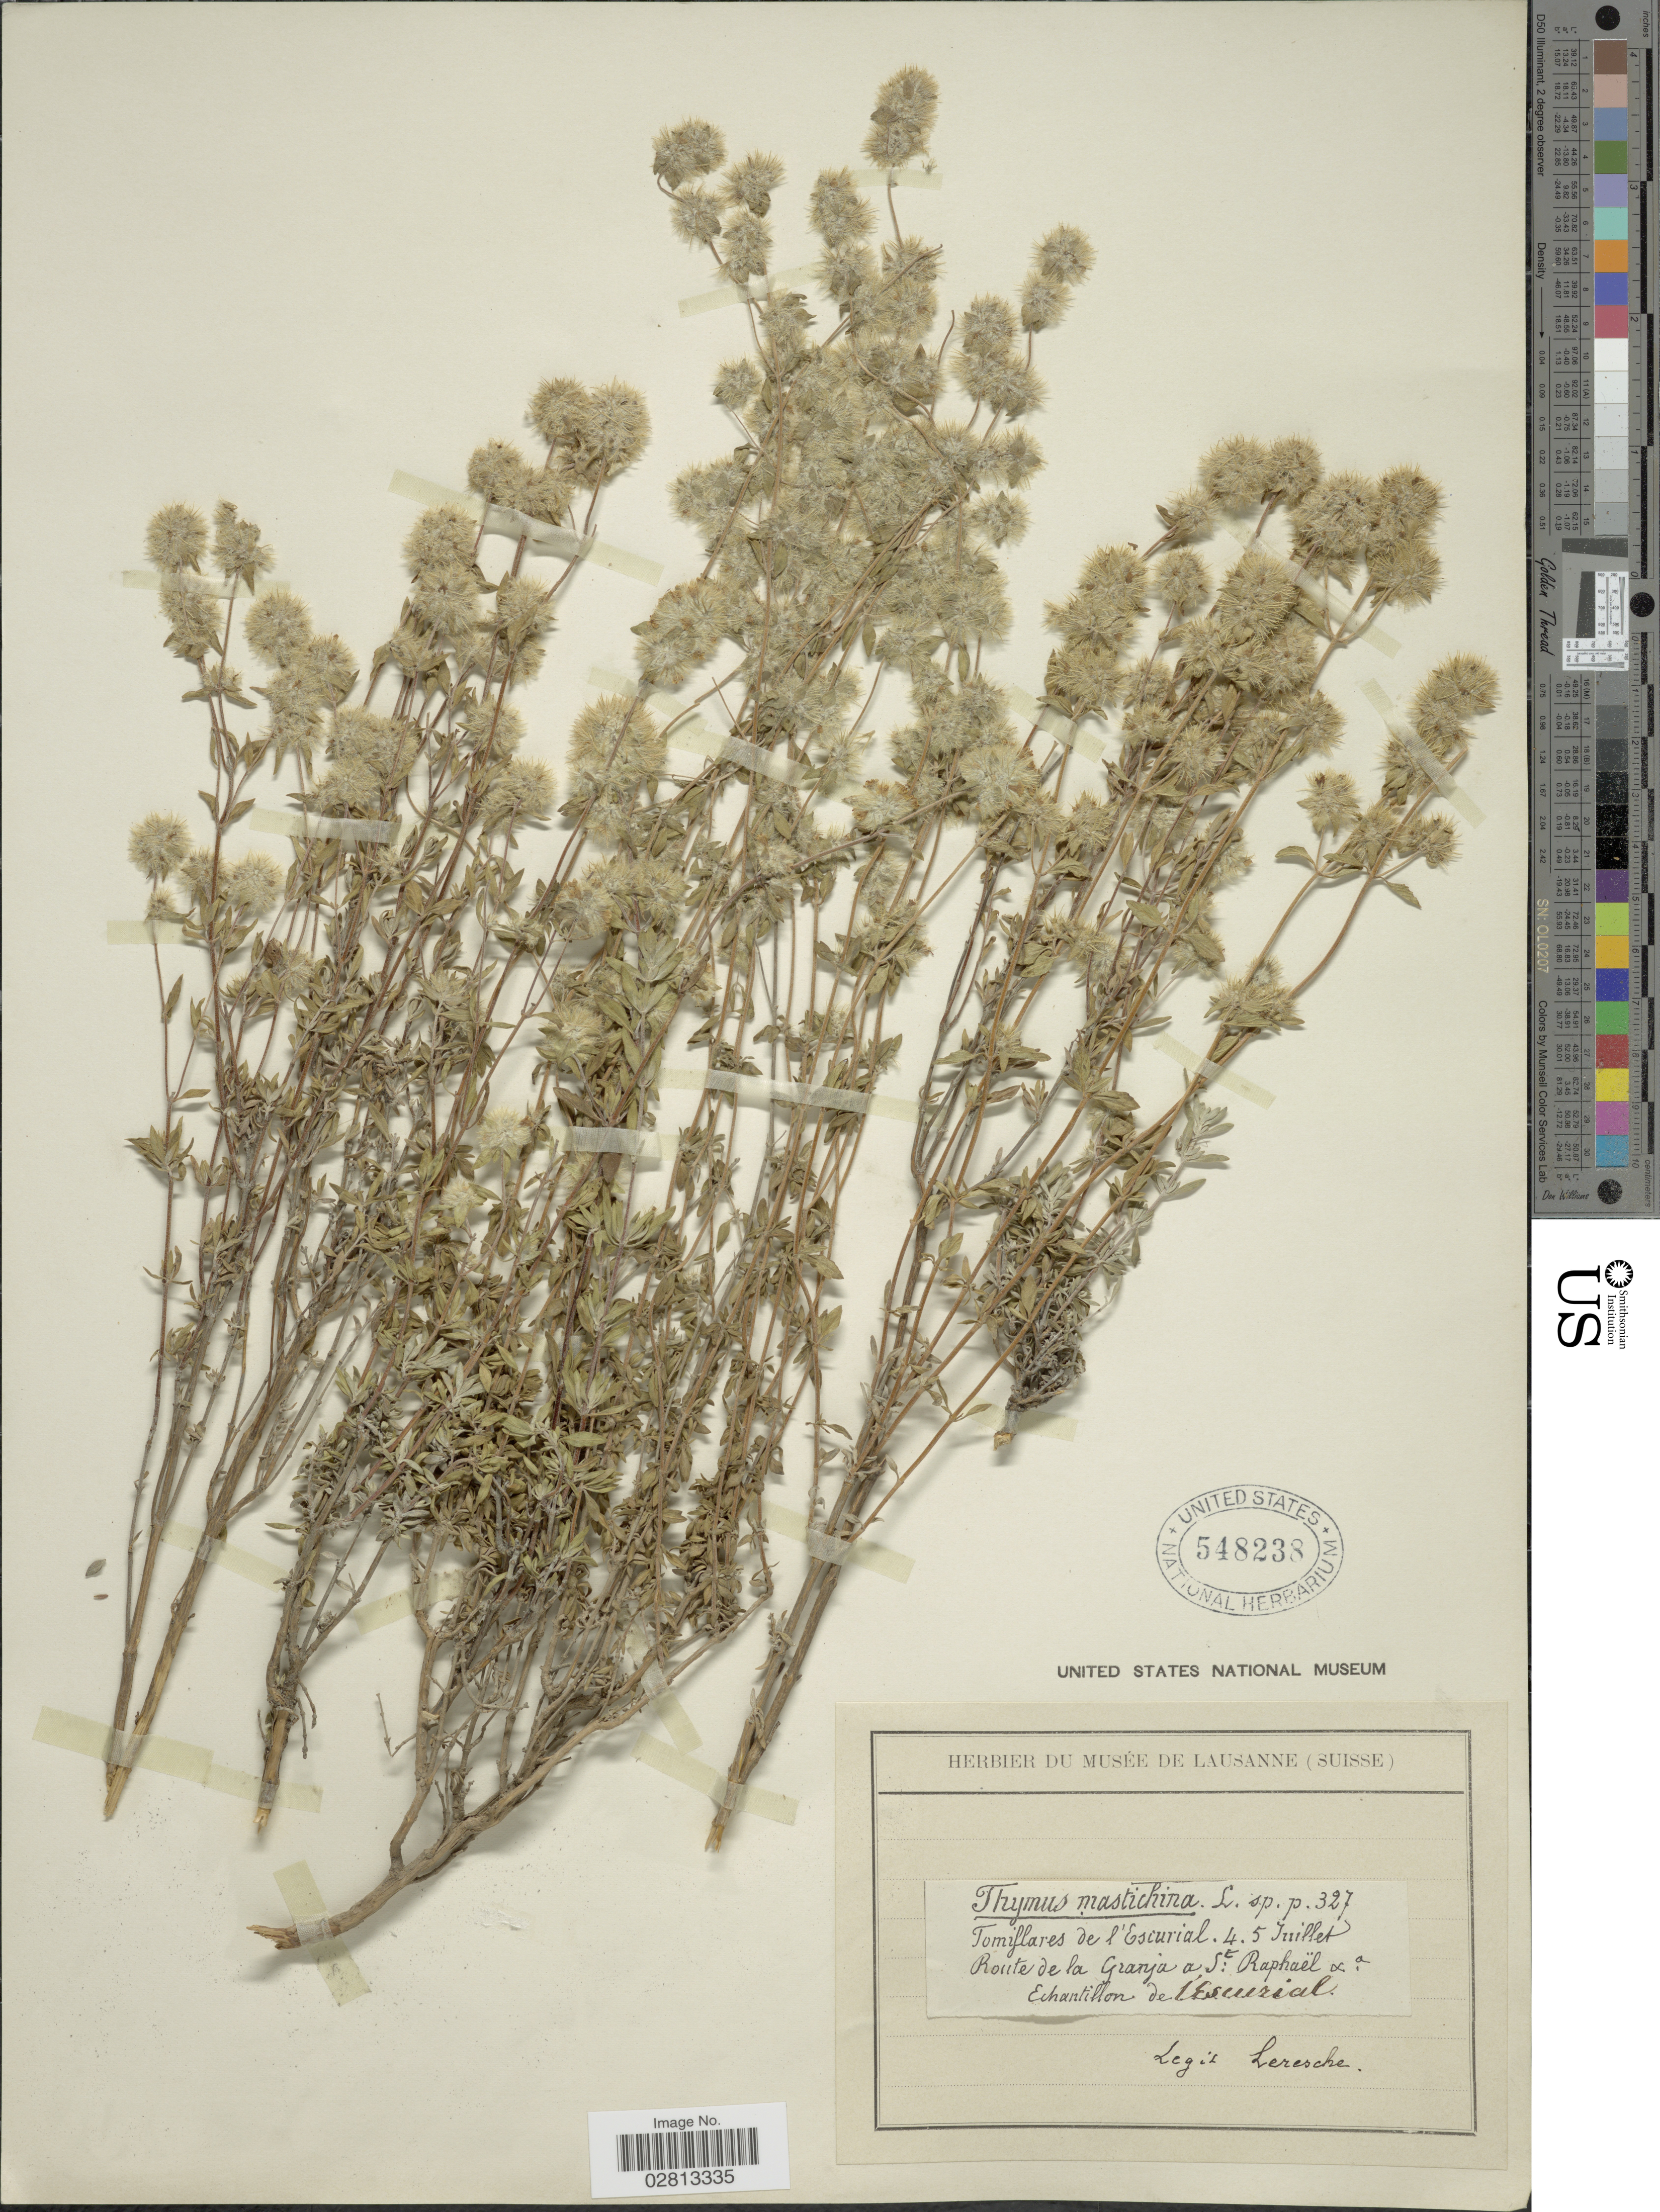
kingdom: Plantae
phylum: Tracheophyta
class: Magnoliopsida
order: Lamiales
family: Lamiaceae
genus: Thymus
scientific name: Thymus mastichina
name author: L.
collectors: Leresche, --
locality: Route de la Granja a St. Raphaël & a Echantillon de l'Escurial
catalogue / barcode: US 548238